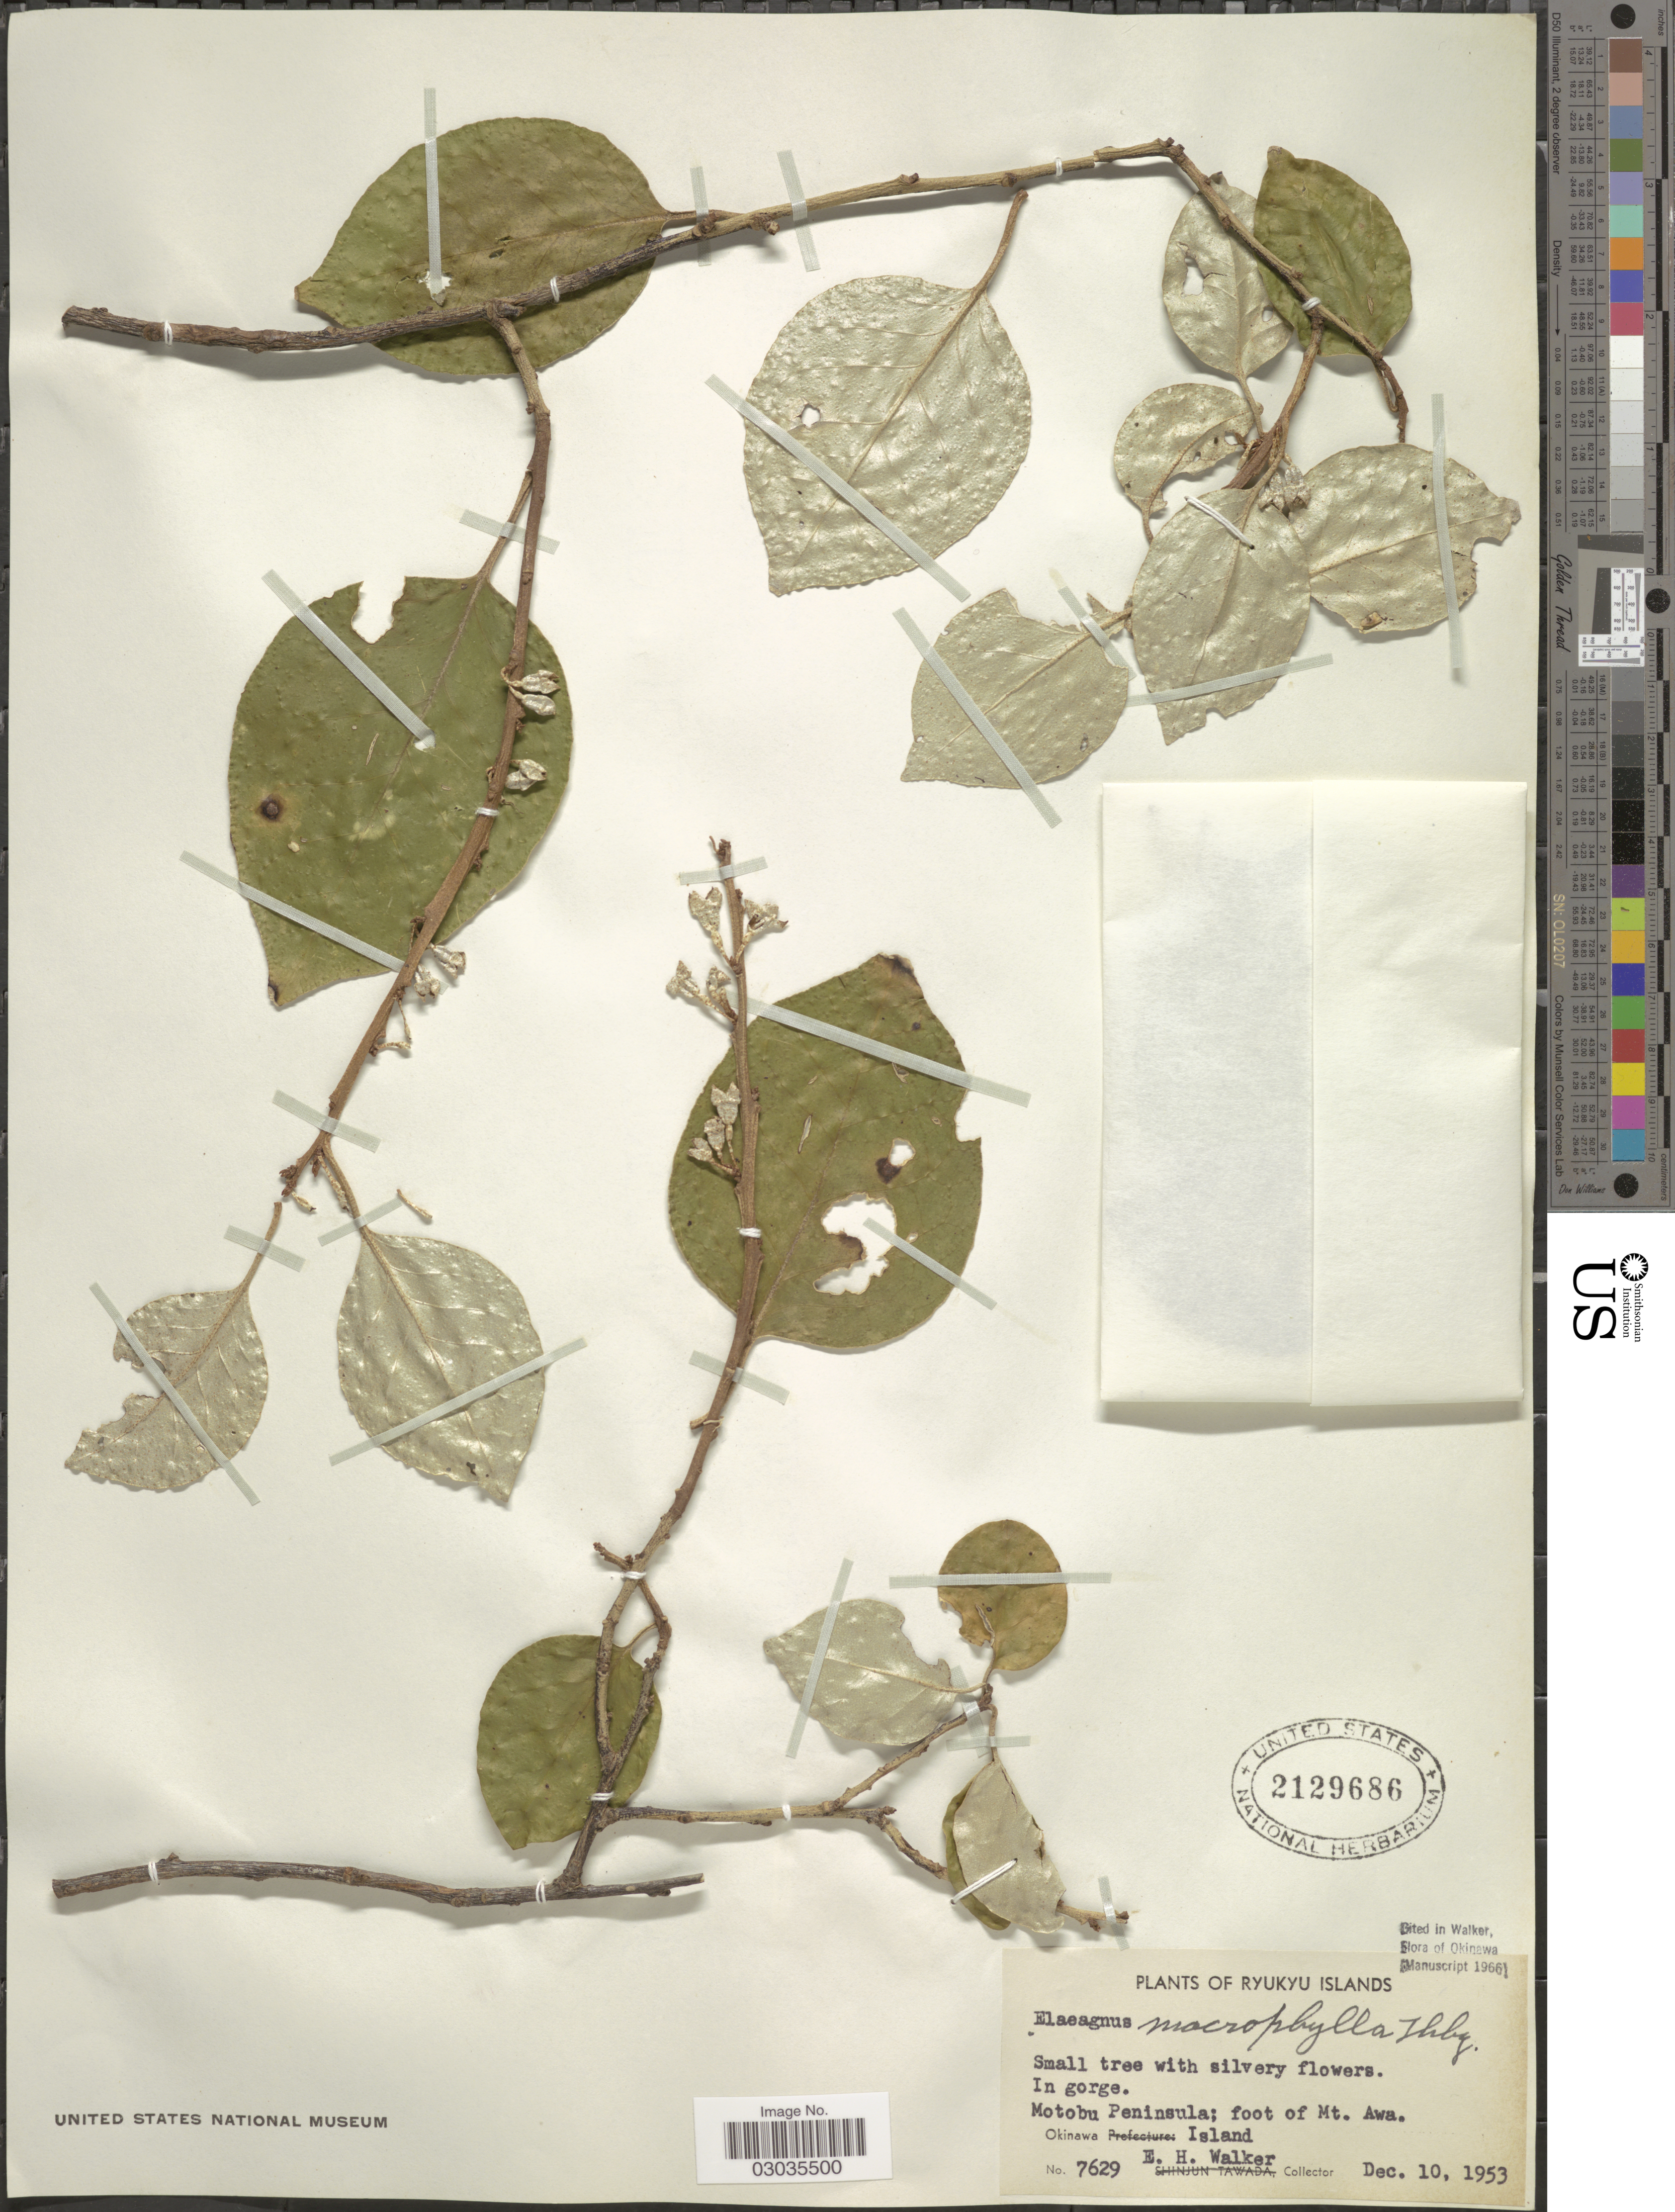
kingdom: Plantae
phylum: Tracheophyta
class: Magnoliopsida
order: Rosales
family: Elaeagnaceae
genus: Elaeagnus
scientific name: Elaeagnus macrophylla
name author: Thunb.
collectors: E. H. Walker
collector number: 7629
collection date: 1953-12-10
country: Japan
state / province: Okinawa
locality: Ryukyu Islands. Motobu Peninsula; foot of Mt. Awa. Okinawa Island.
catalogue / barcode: US 2129686